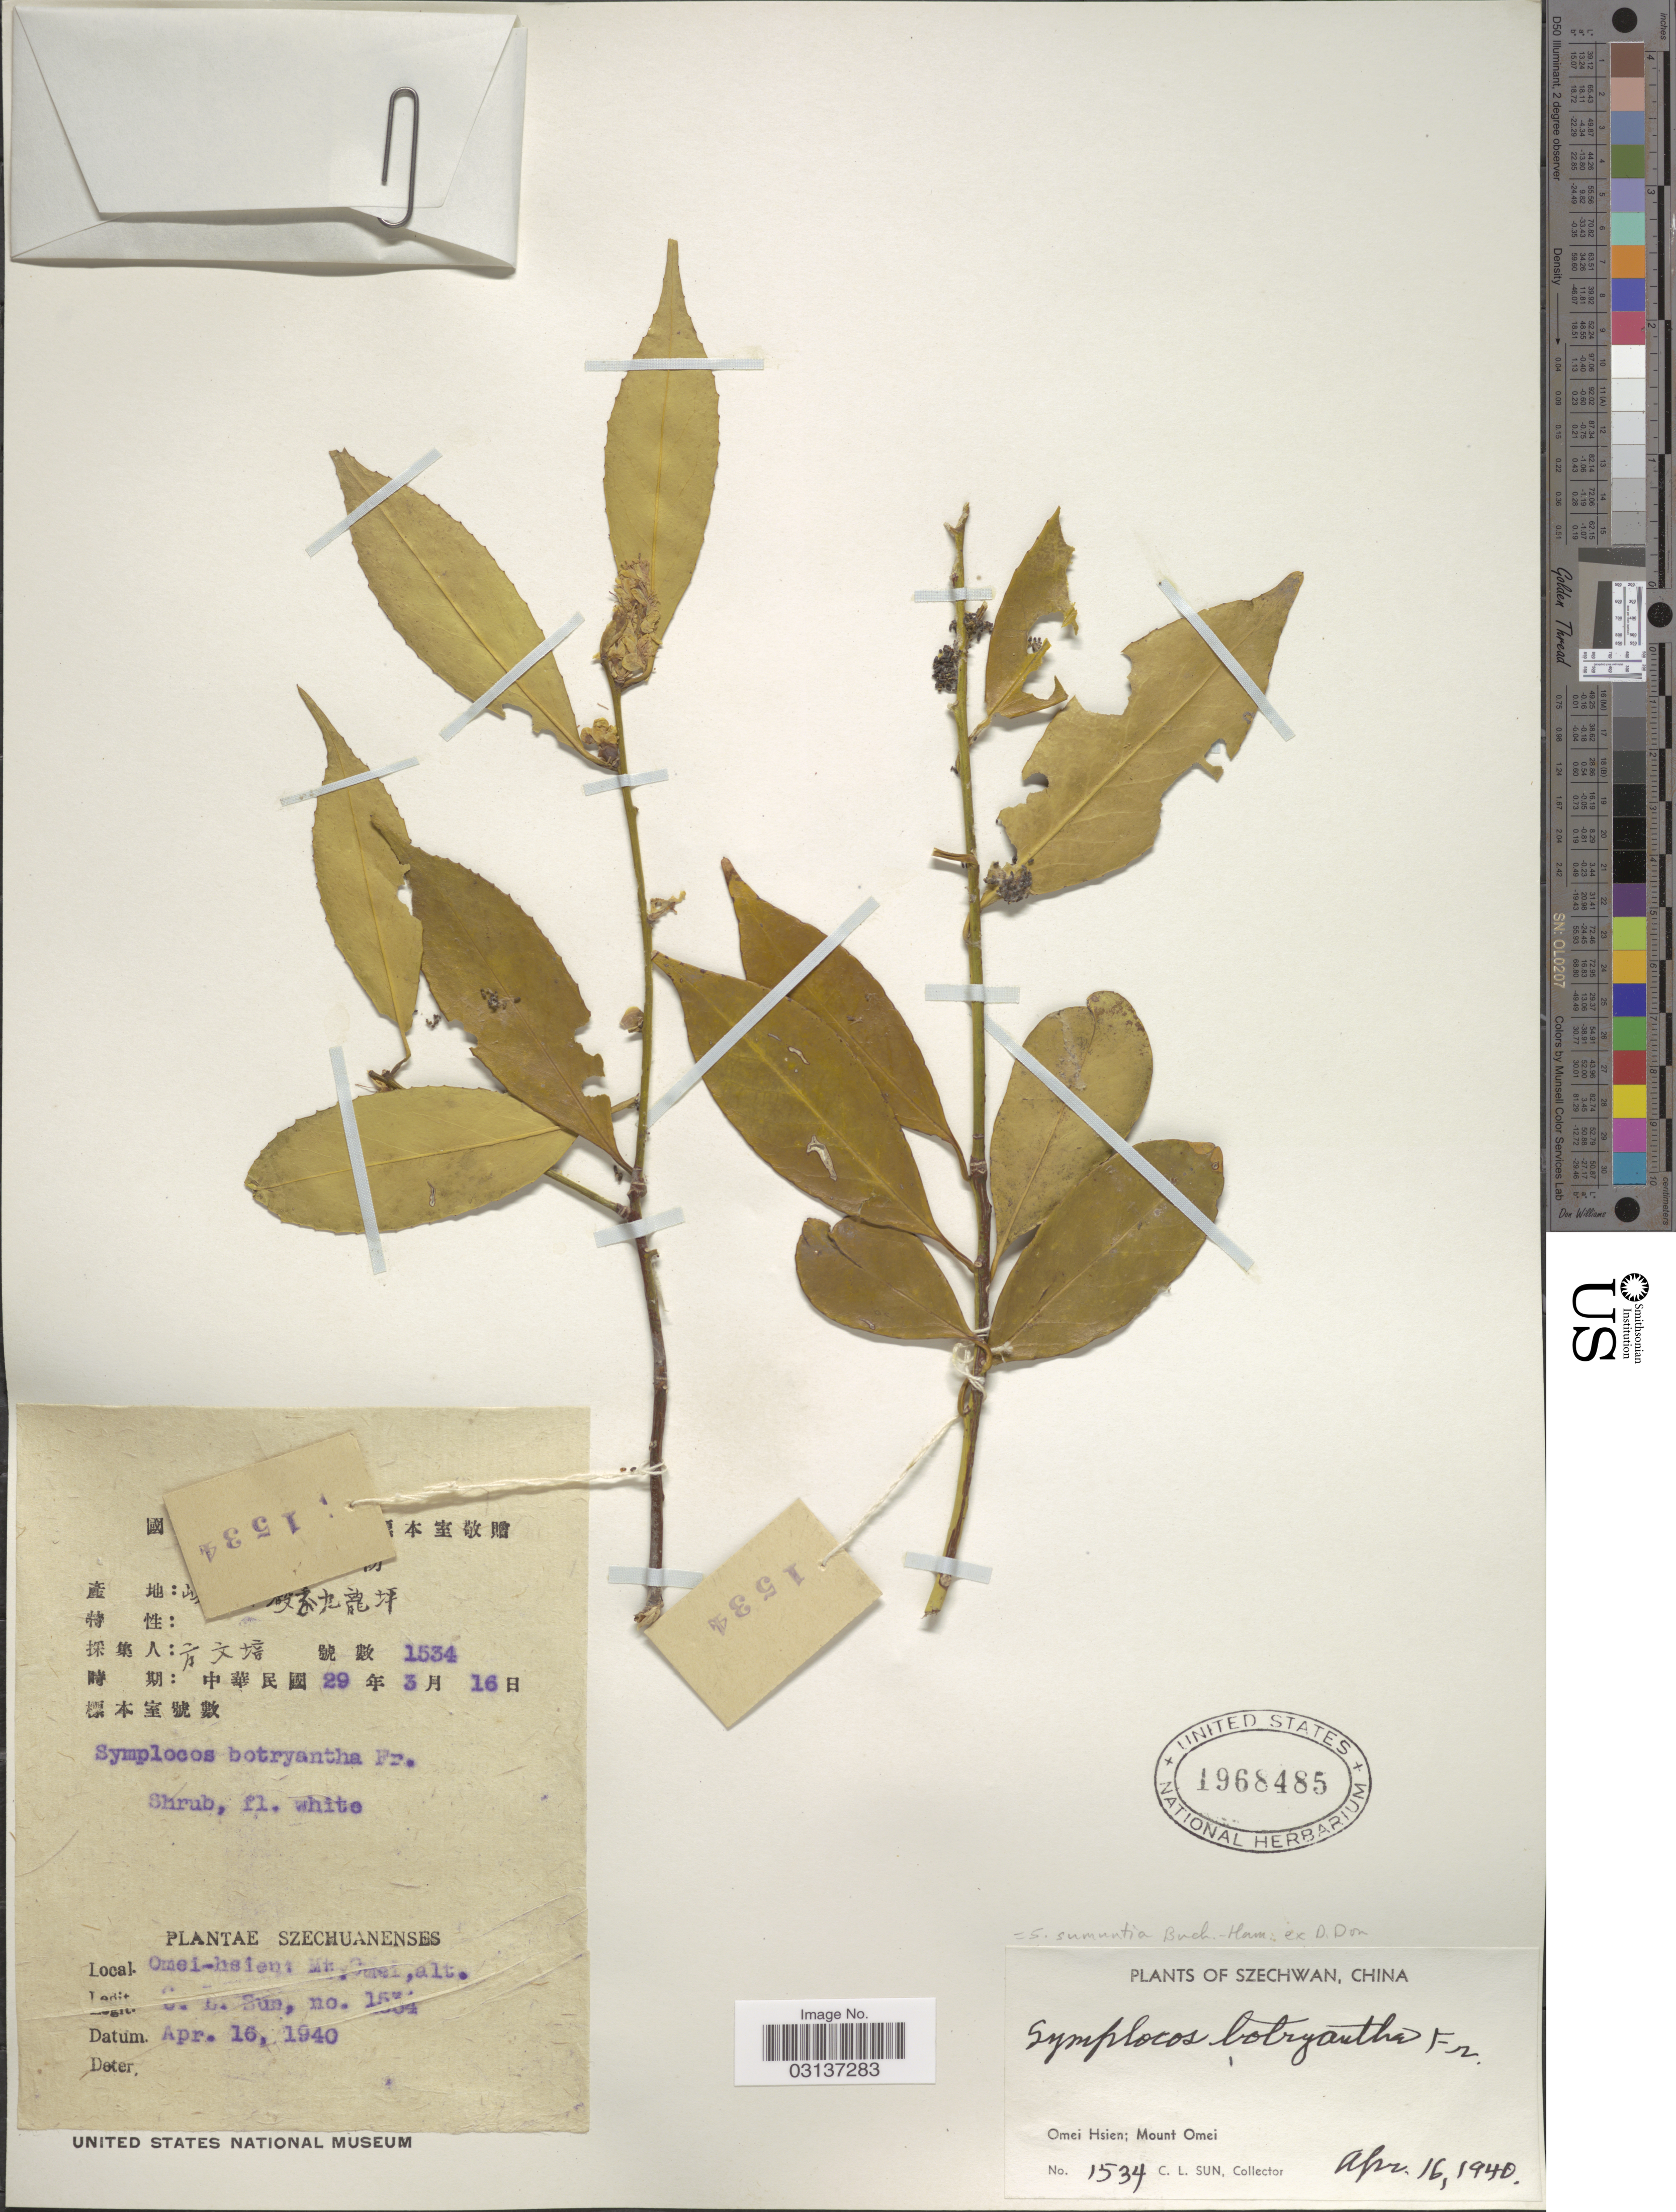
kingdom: Plantae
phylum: Tracheophyta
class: Magnoliopsida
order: Ericales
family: Symplocaceae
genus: Symplocos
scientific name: Symplocos sumuntia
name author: Buch.-Ham. ex D. Don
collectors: C. Sun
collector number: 1534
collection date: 1940-04-16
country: China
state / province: Sichuan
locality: Szechwan. Omei Hsien; Mount Omei.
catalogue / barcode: US 1968485